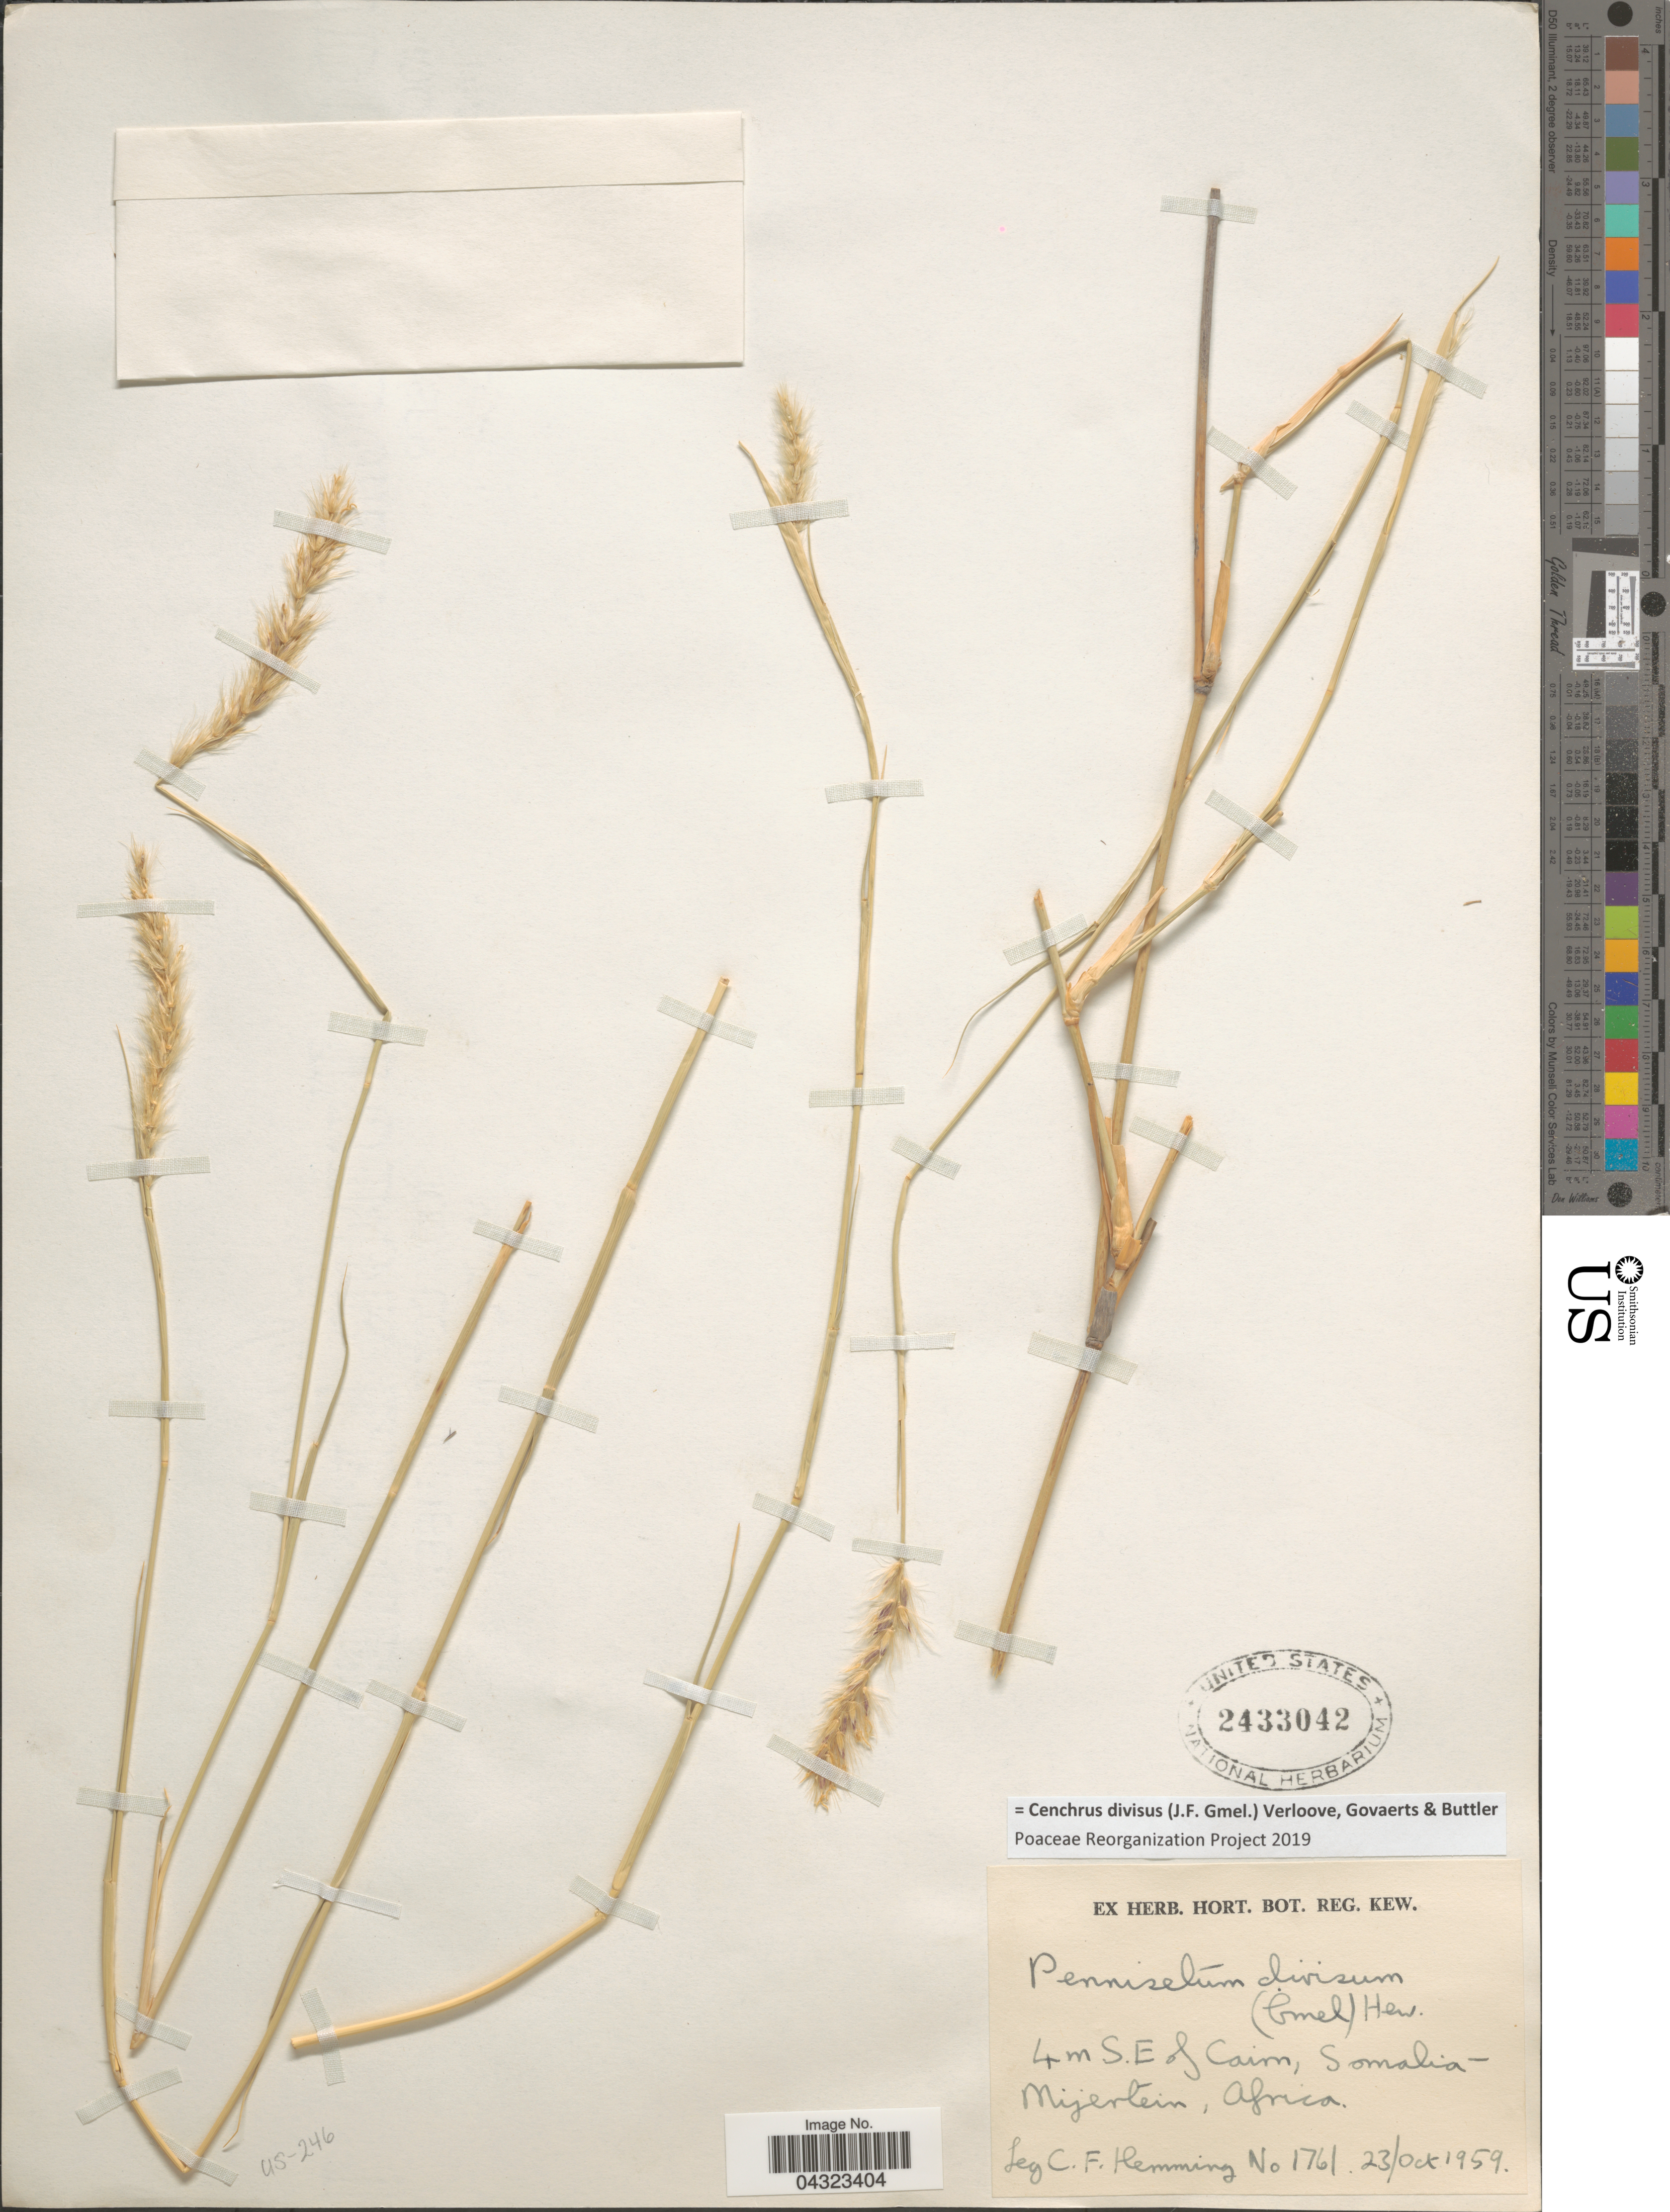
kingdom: Plantae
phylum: Tracheophyta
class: Liliopsida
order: Poales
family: Poaceae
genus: Cenchrus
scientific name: Cenchrus divisus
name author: (J.F. Gmel.) Verloove et al.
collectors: C. Hemming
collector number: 1761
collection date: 1959-10-23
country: Somalia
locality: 4 m S.E. of Caim, Somalia-Mijertein.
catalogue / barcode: US 2433042